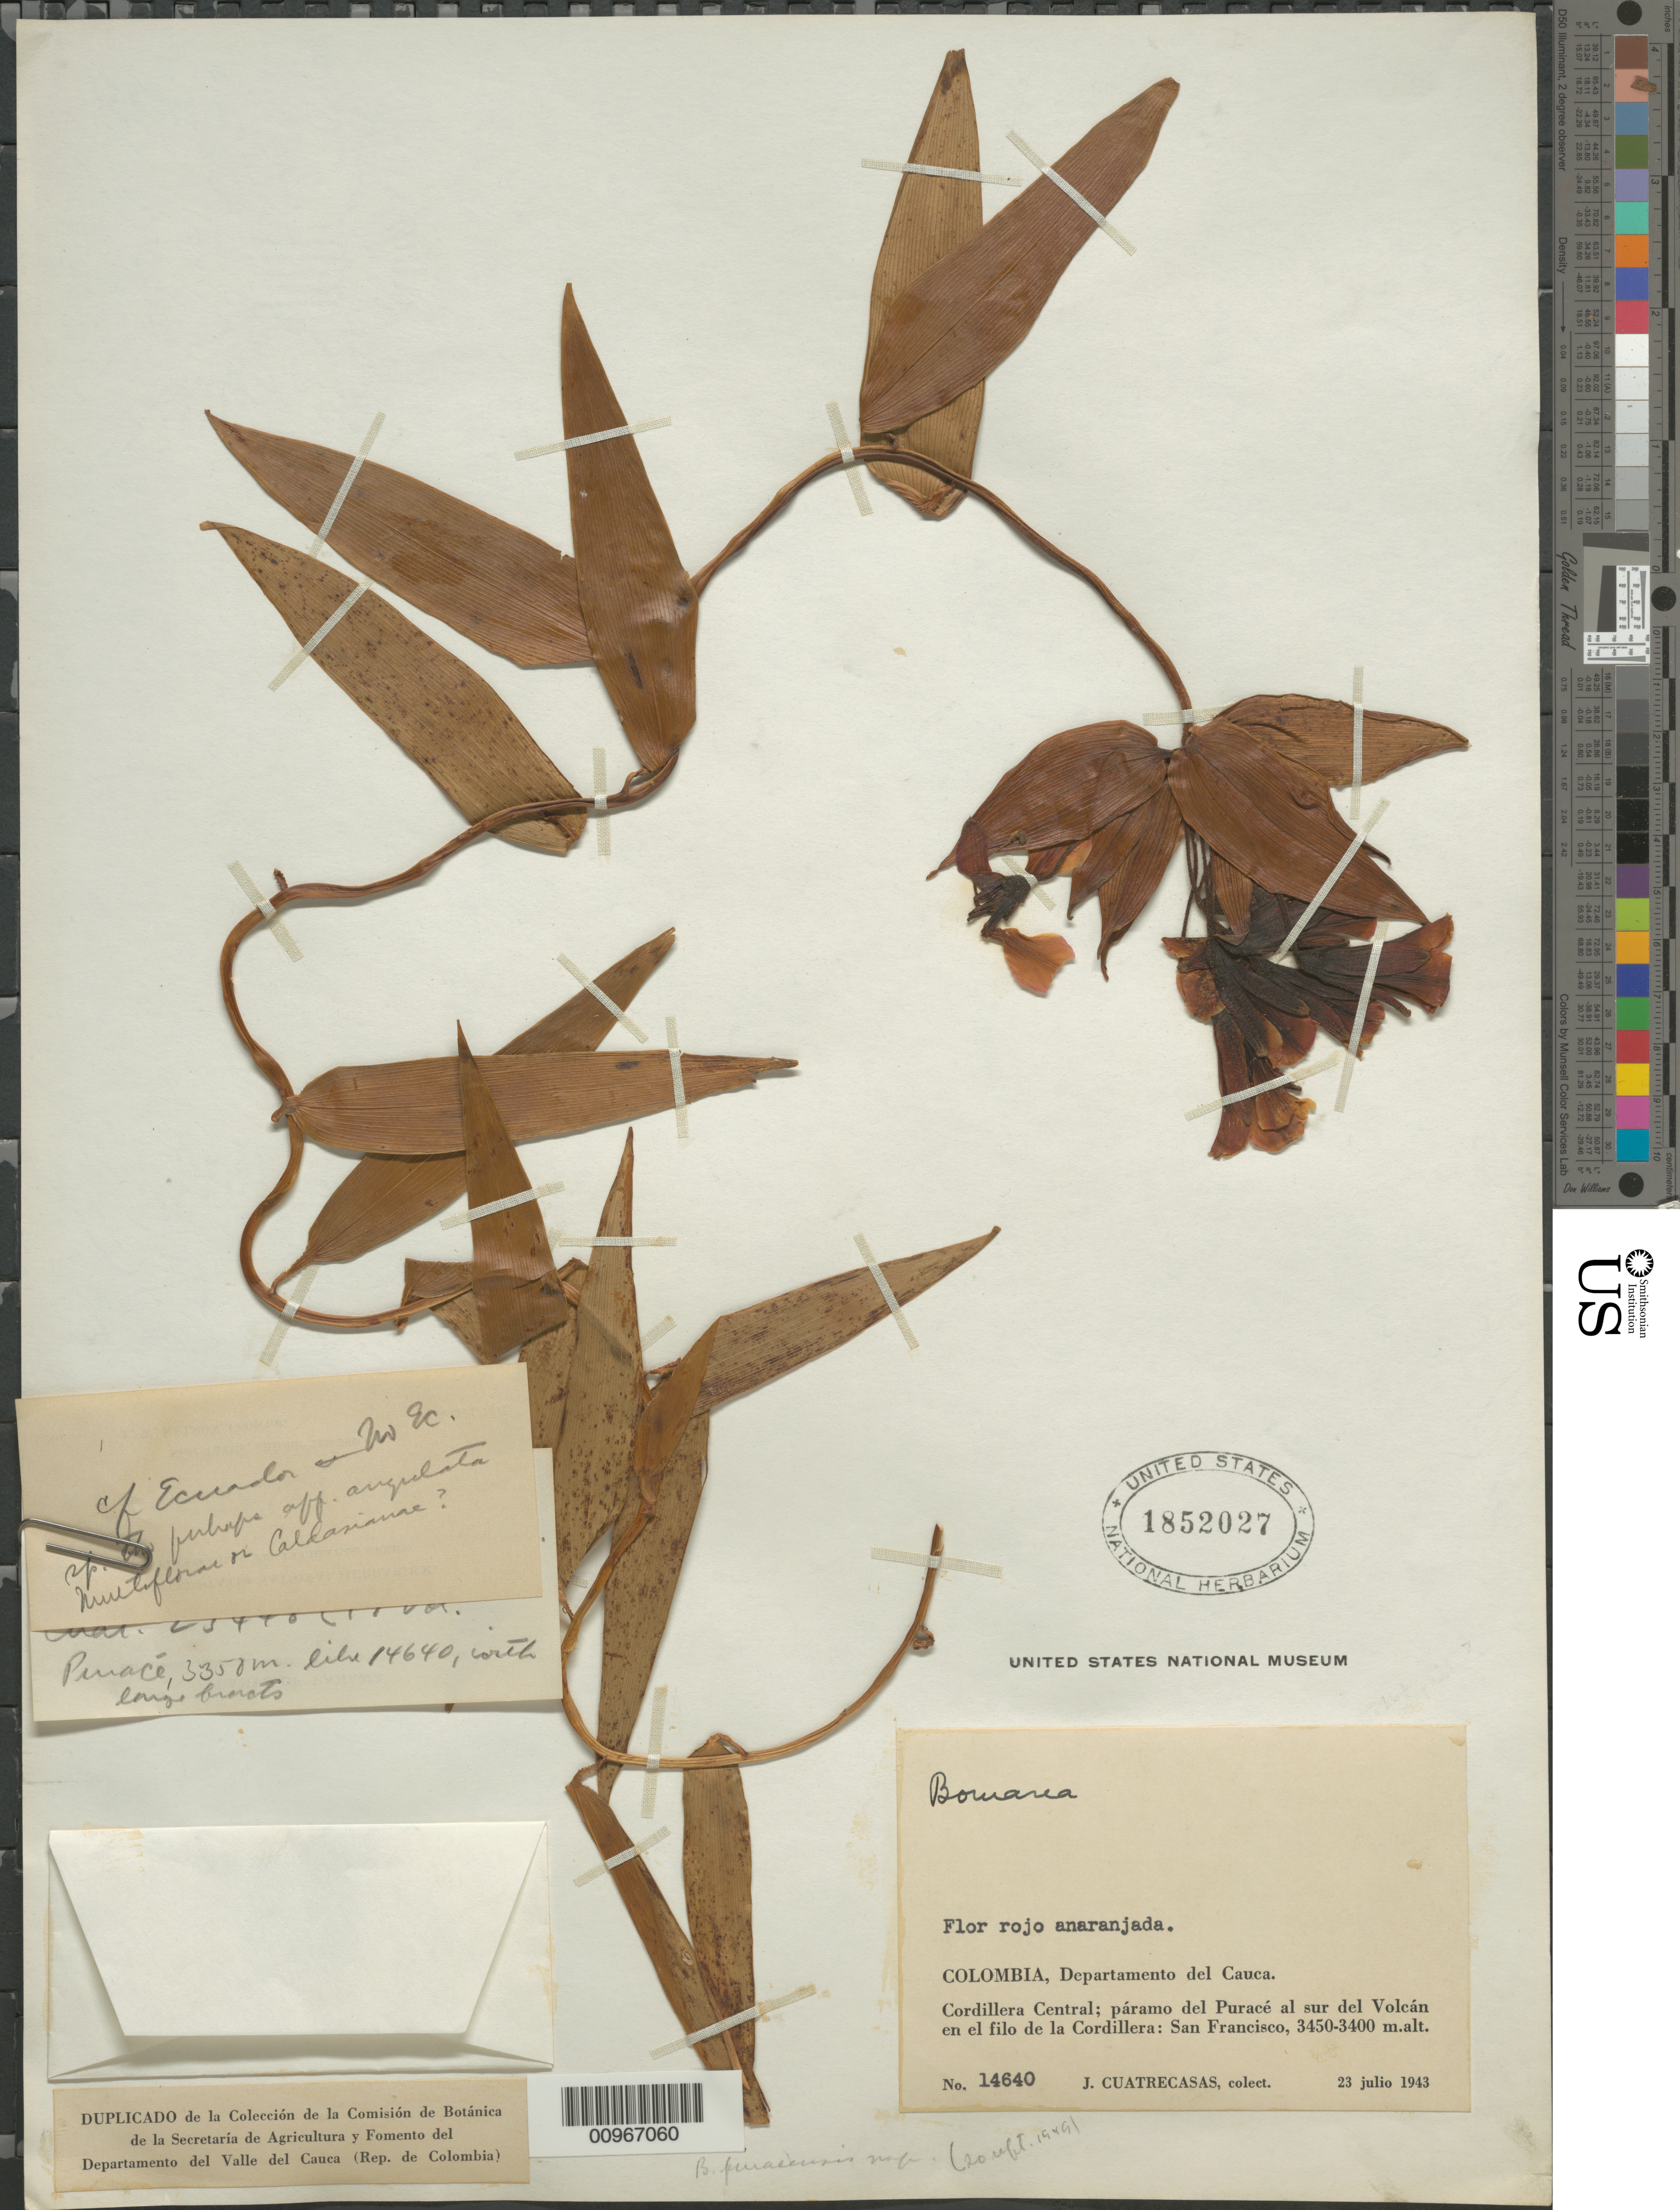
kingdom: Plantae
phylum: Tracheophyta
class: Liliopsida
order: Liliales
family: Alstroemeriaceae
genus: Bomarea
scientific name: Bomarea sp.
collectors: J. Cuatrecasas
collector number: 14640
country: Colombia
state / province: Cauca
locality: Paramo del Purace al sur del Volcan, San Fancisco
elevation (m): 3450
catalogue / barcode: US 1852027